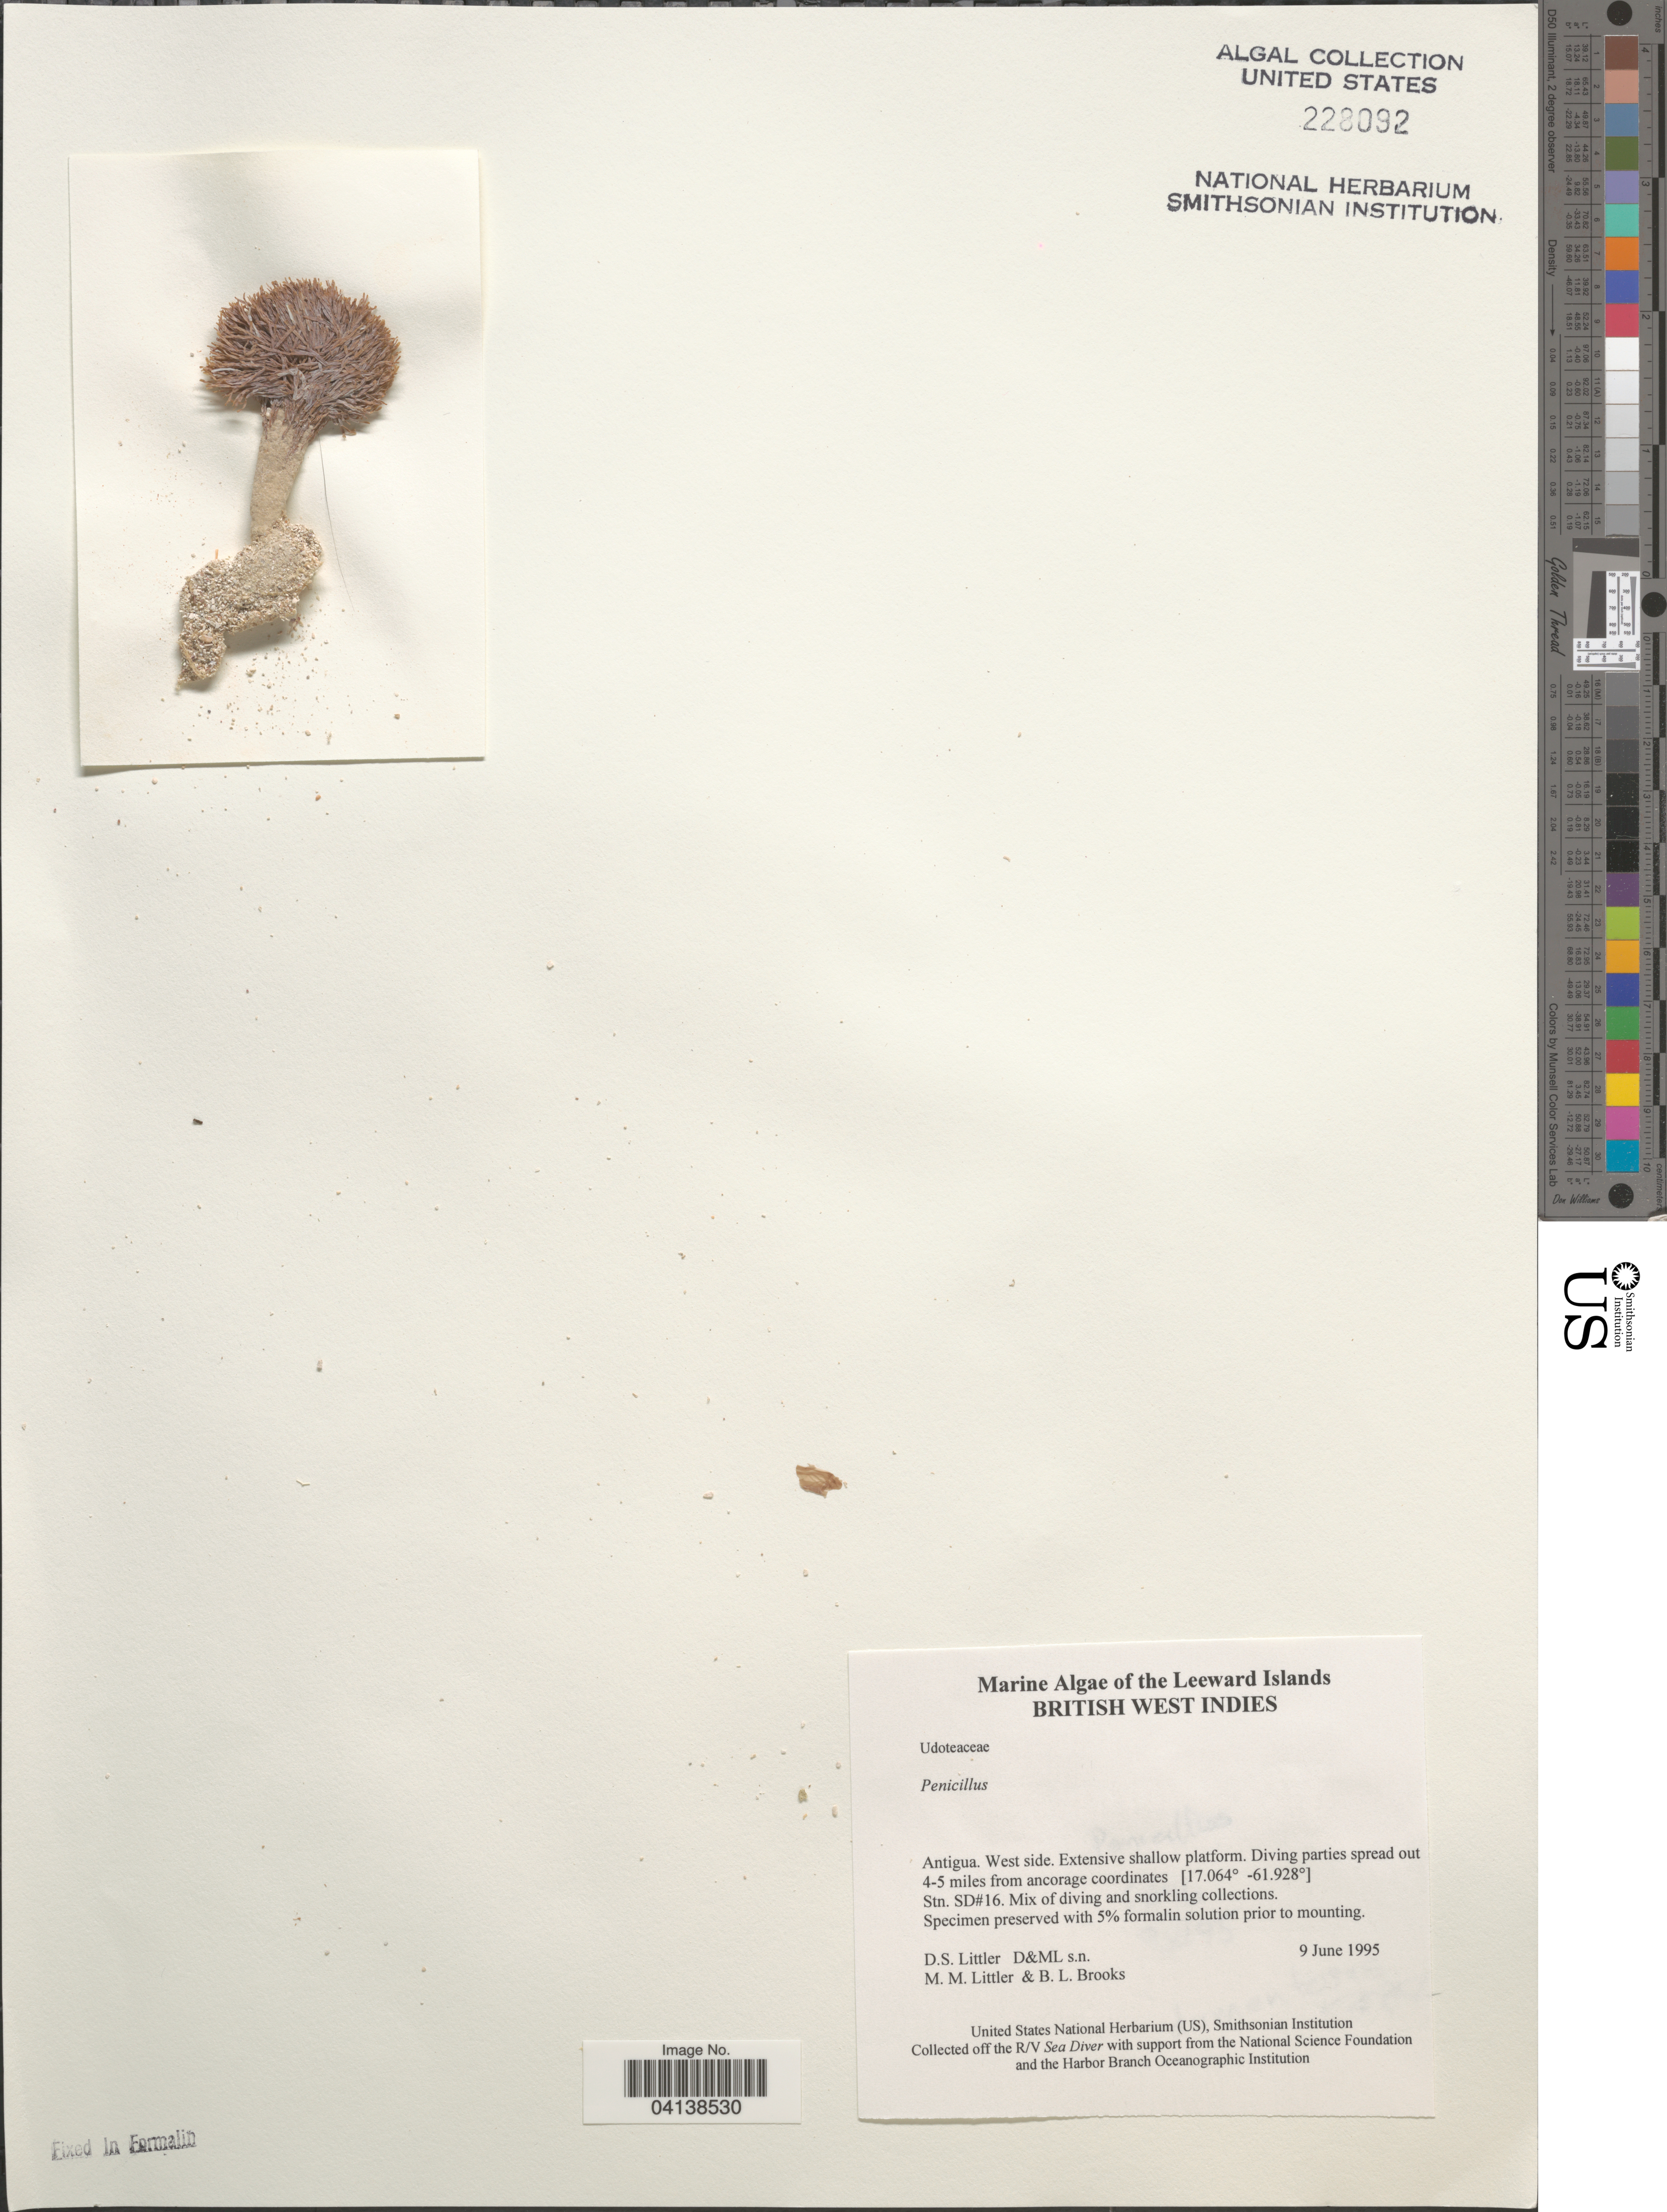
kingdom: Plantae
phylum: Chlorophyta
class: Ulvophyceae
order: Bryopsidales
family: Udoteaceae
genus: Penicillus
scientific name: Penicillus sp.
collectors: D. S. Littler & B. Brooks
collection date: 1995-06-09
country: Antigua and Barbuda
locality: Leeward Islands. British West Indies. Antigua. West side. Extensive shallow platform. Diving parties spread out 4-5 milies from ancorage coordinates. Stn. SD#16.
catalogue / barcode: US 228092